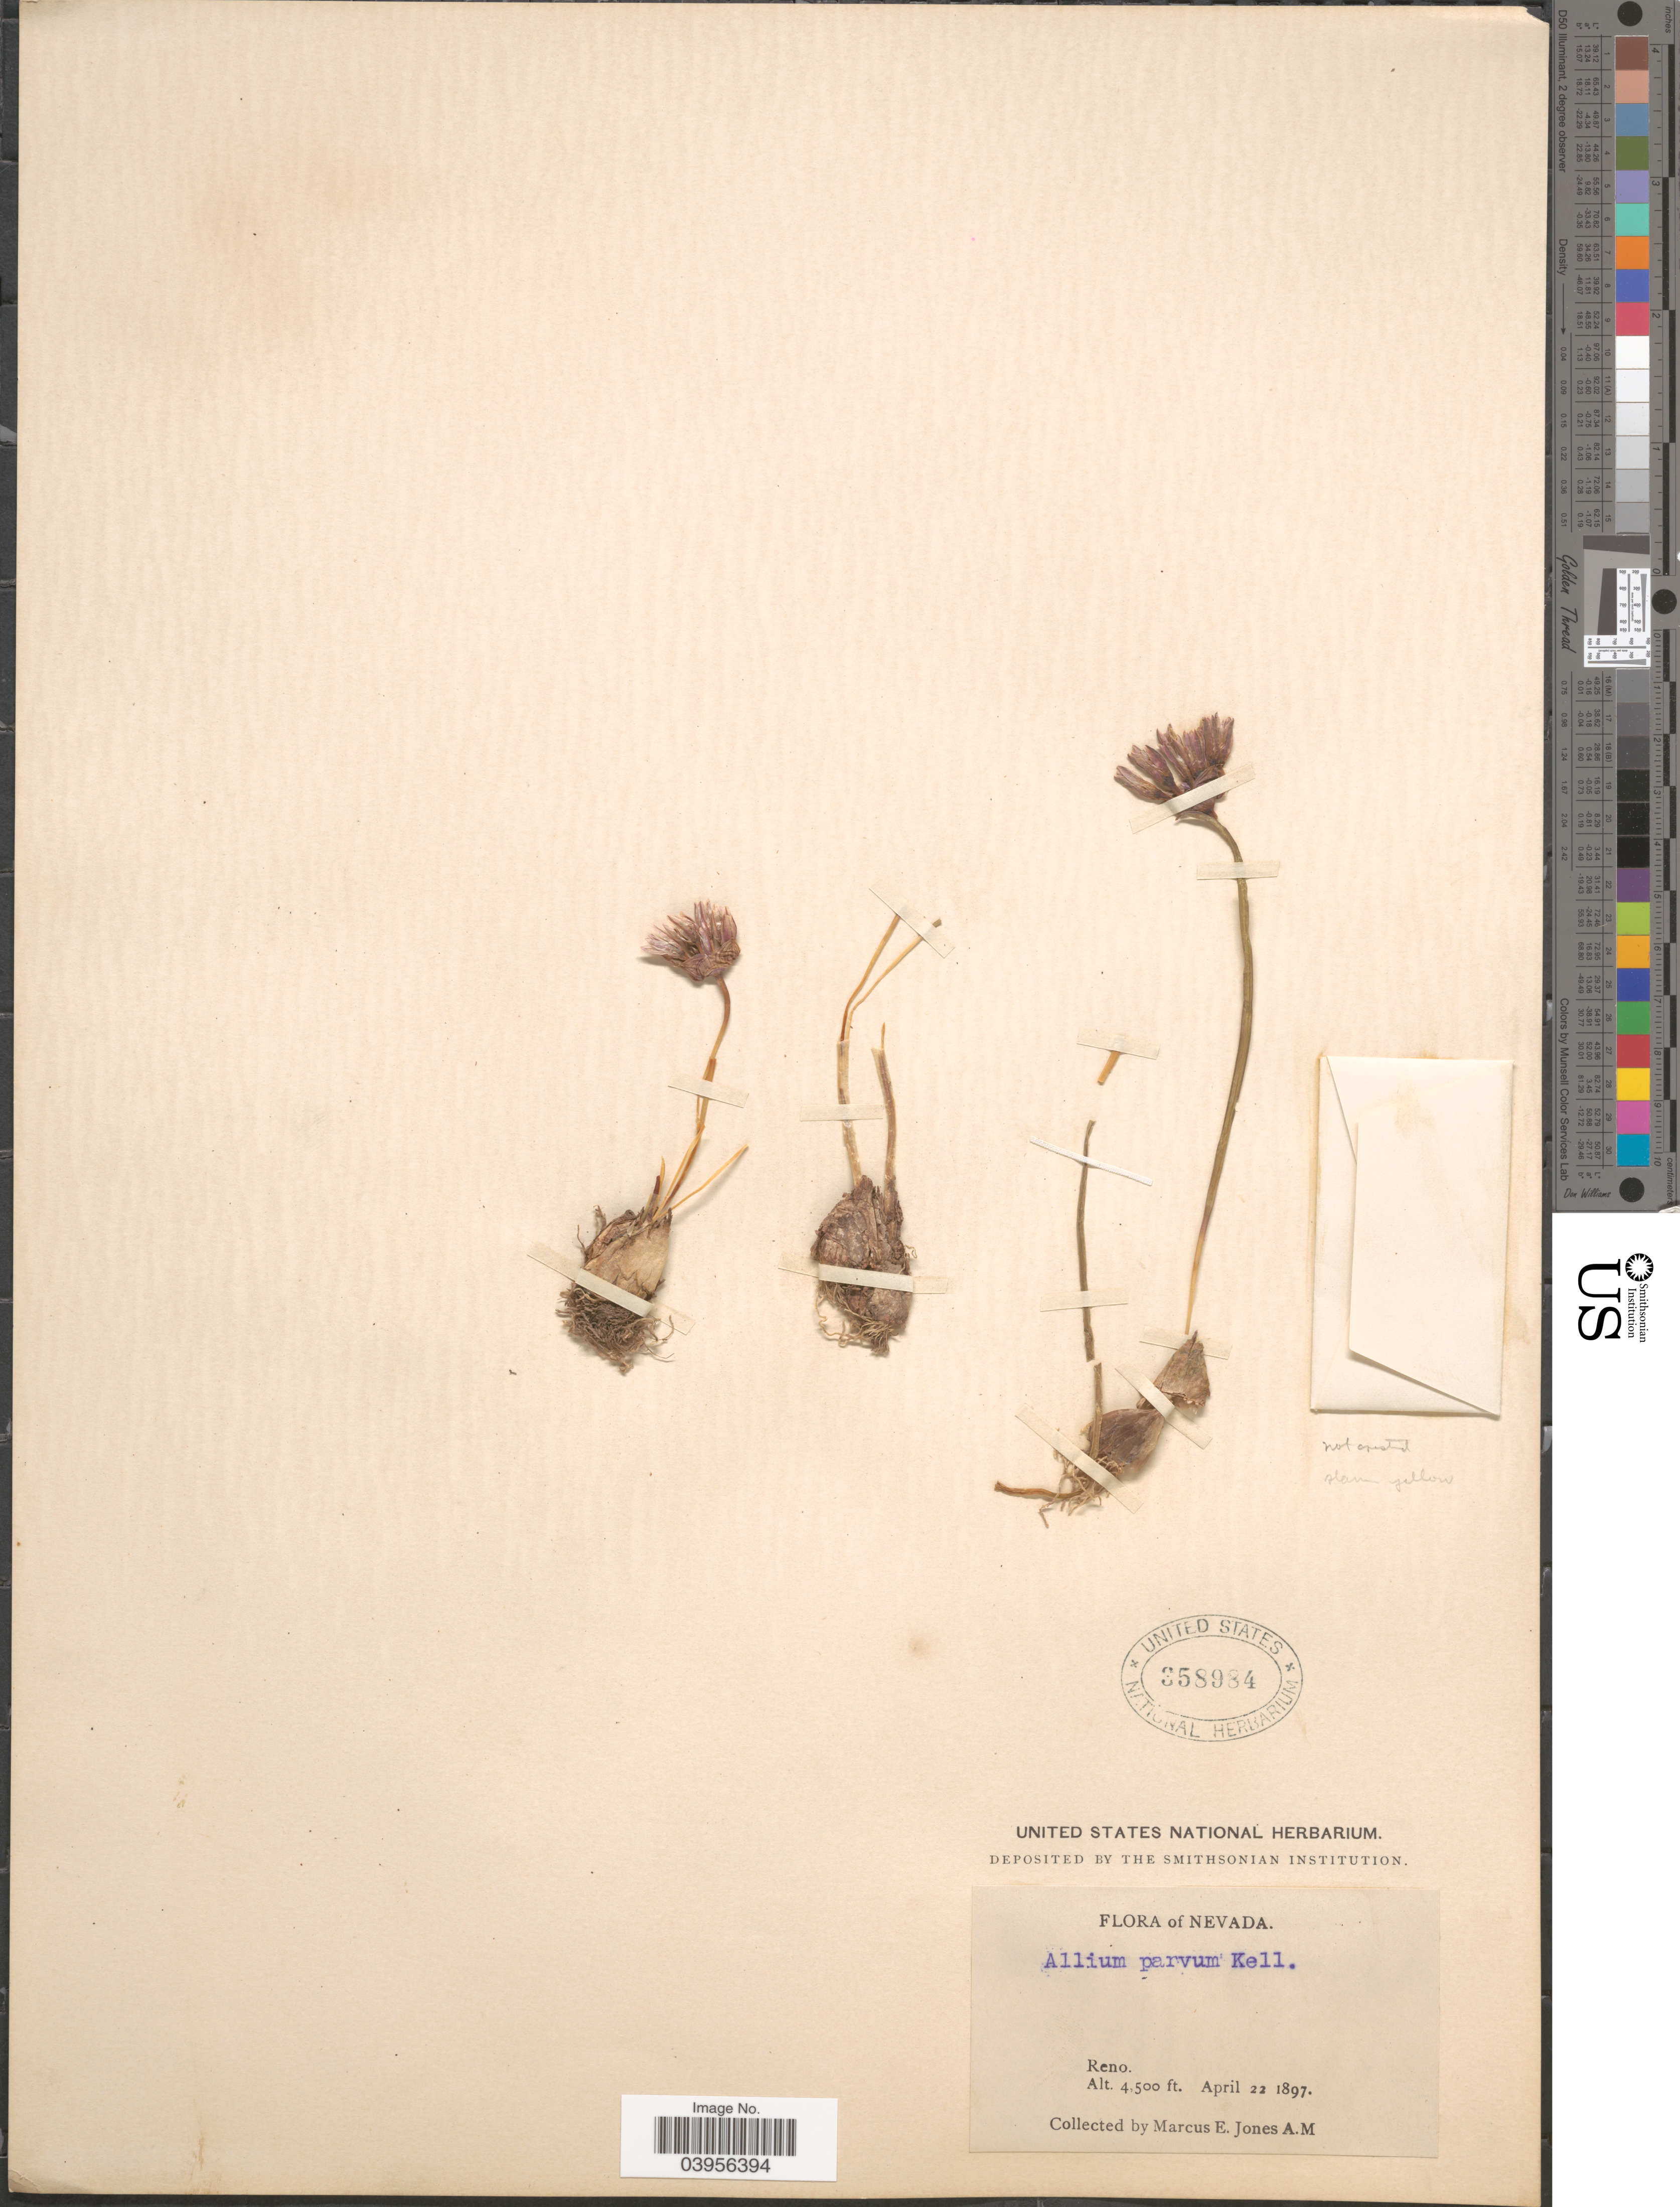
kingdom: Plantae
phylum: Tracheophyta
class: Liliopsida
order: Asparagales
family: Amaryllidaceae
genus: Allium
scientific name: Allium parvum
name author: Kellogg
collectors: M. E. Jones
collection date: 1897-04-22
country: United States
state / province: Nevada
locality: Reno.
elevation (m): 1372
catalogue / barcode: US 358984